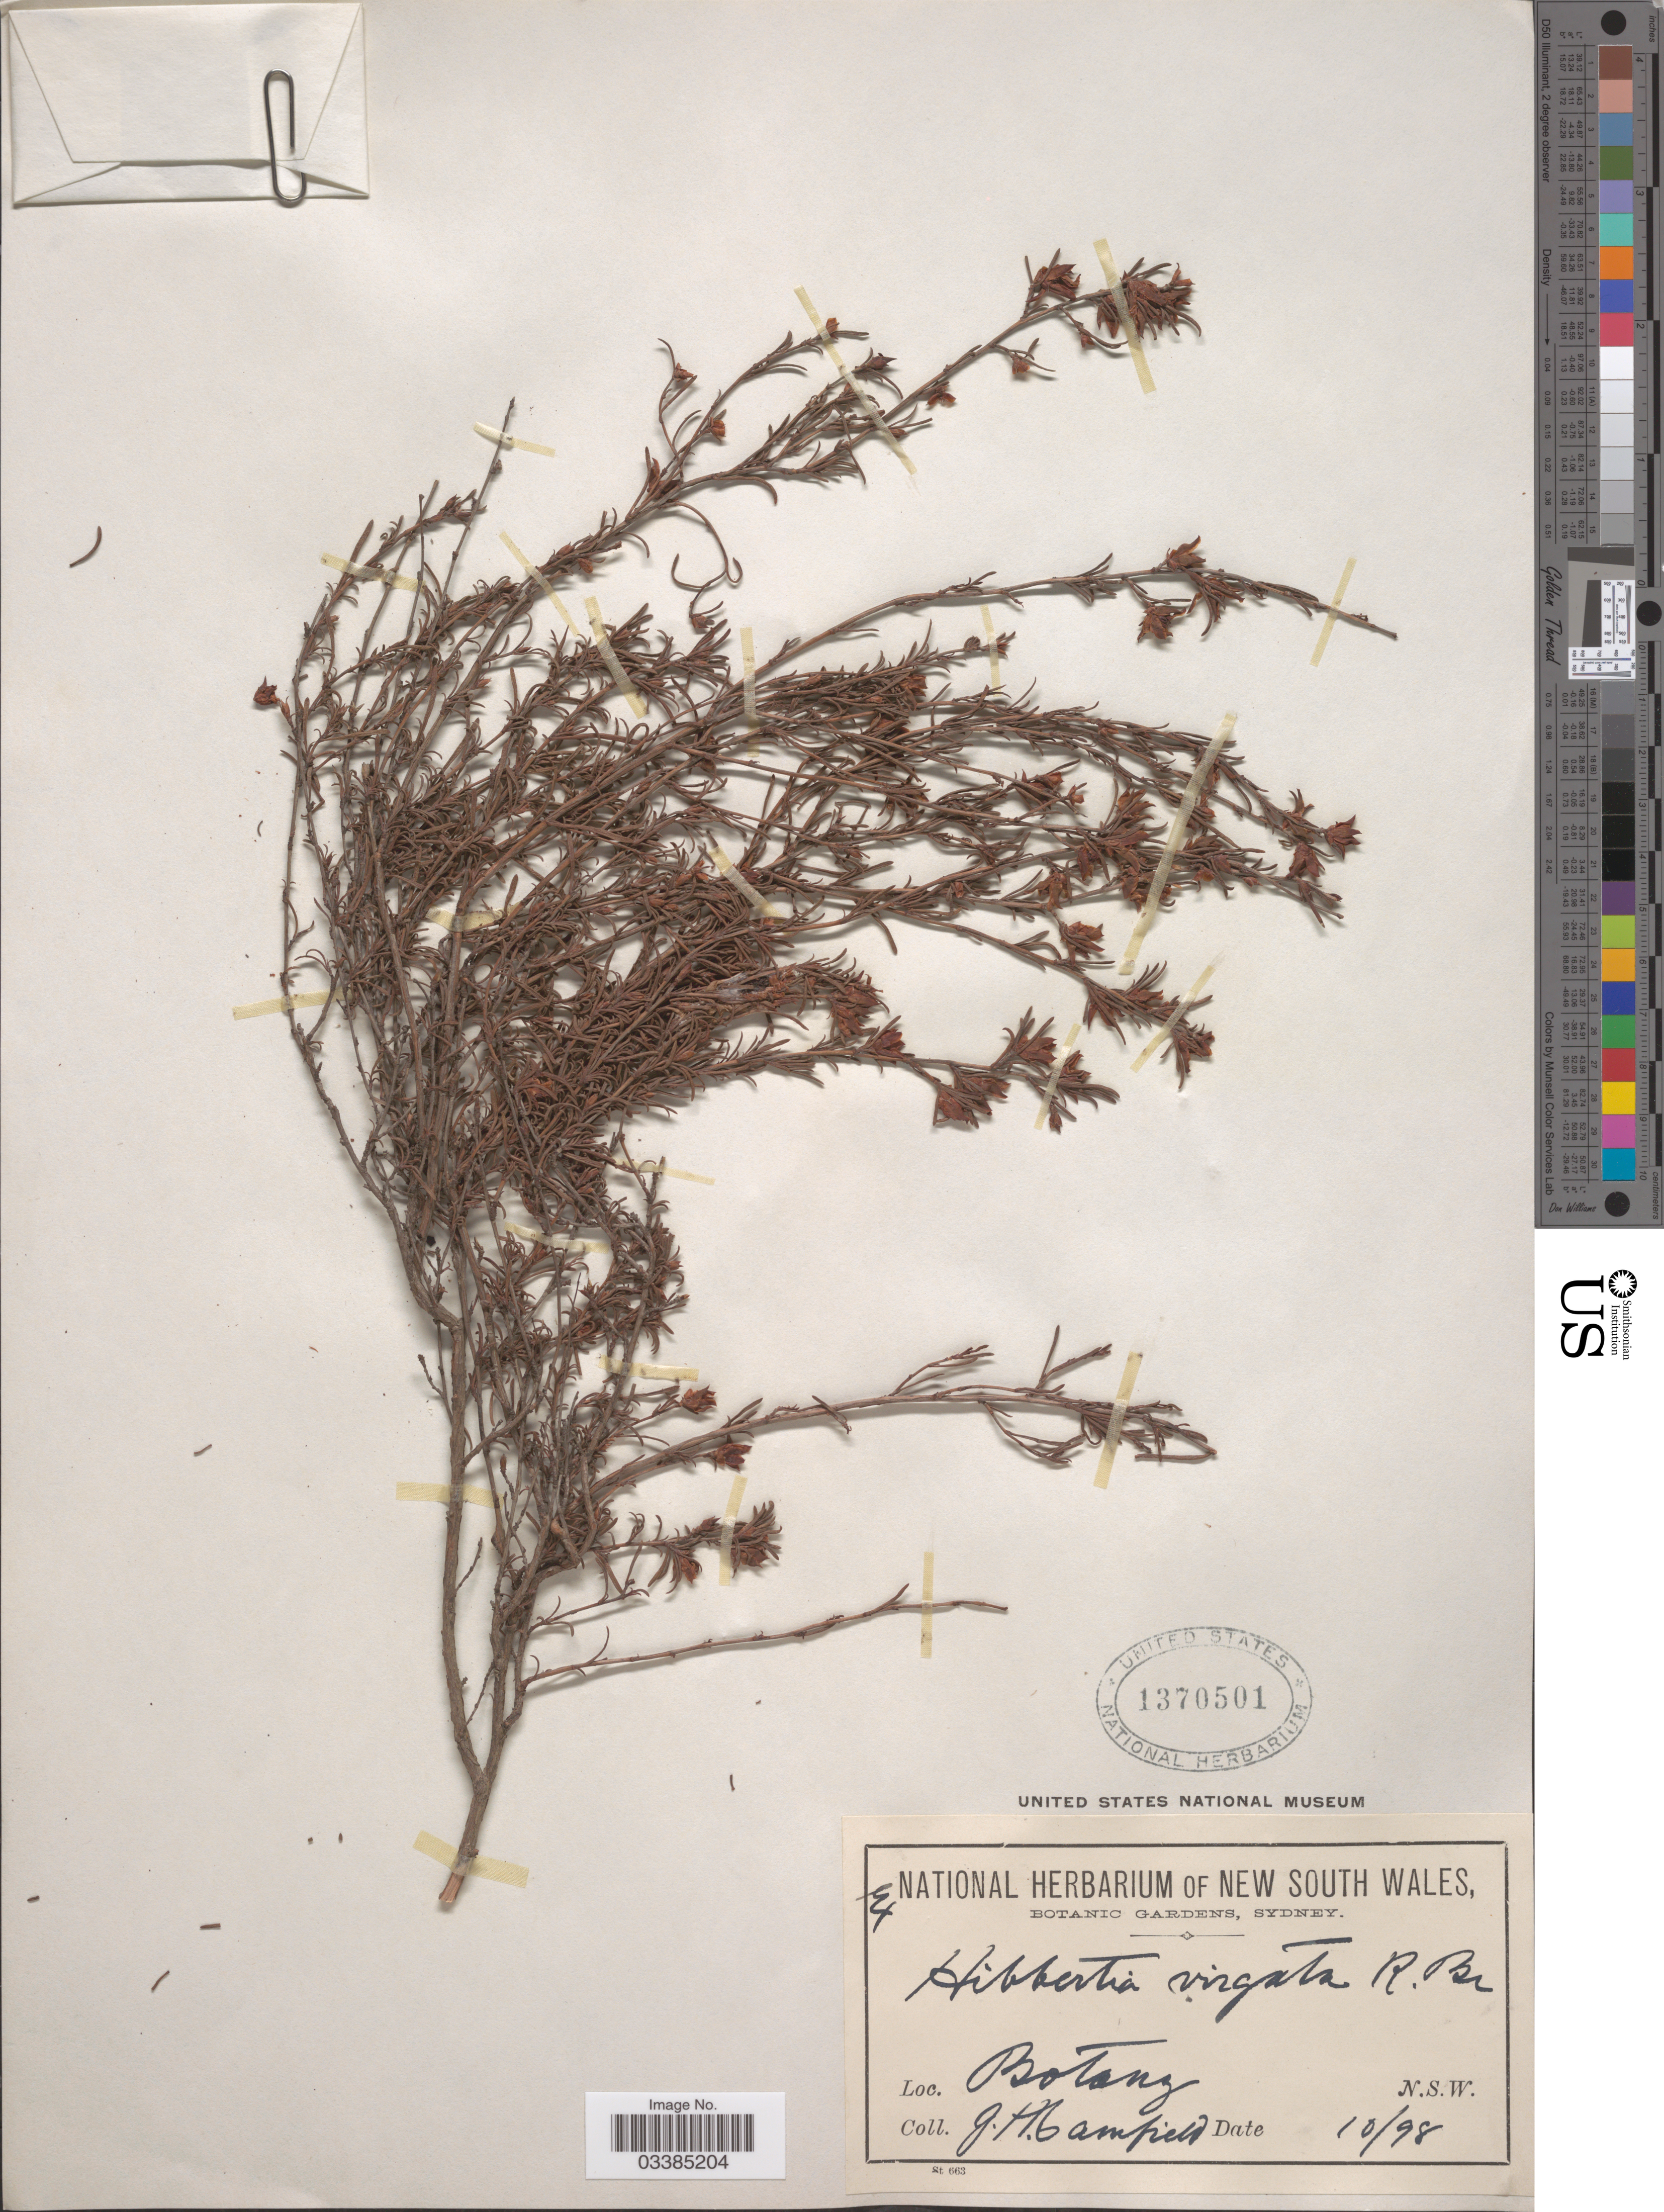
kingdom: Plantae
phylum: Tracheophyta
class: Magnoliopsida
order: Dilleniales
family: Dilleniaceae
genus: Hibbertia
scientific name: Hibbertia virgata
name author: Hook.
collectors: J. Camfield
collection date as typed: Transcribed d/m/y: /10/98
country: Australia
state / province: New South Wales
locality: Botany.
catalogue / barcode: US 1370501